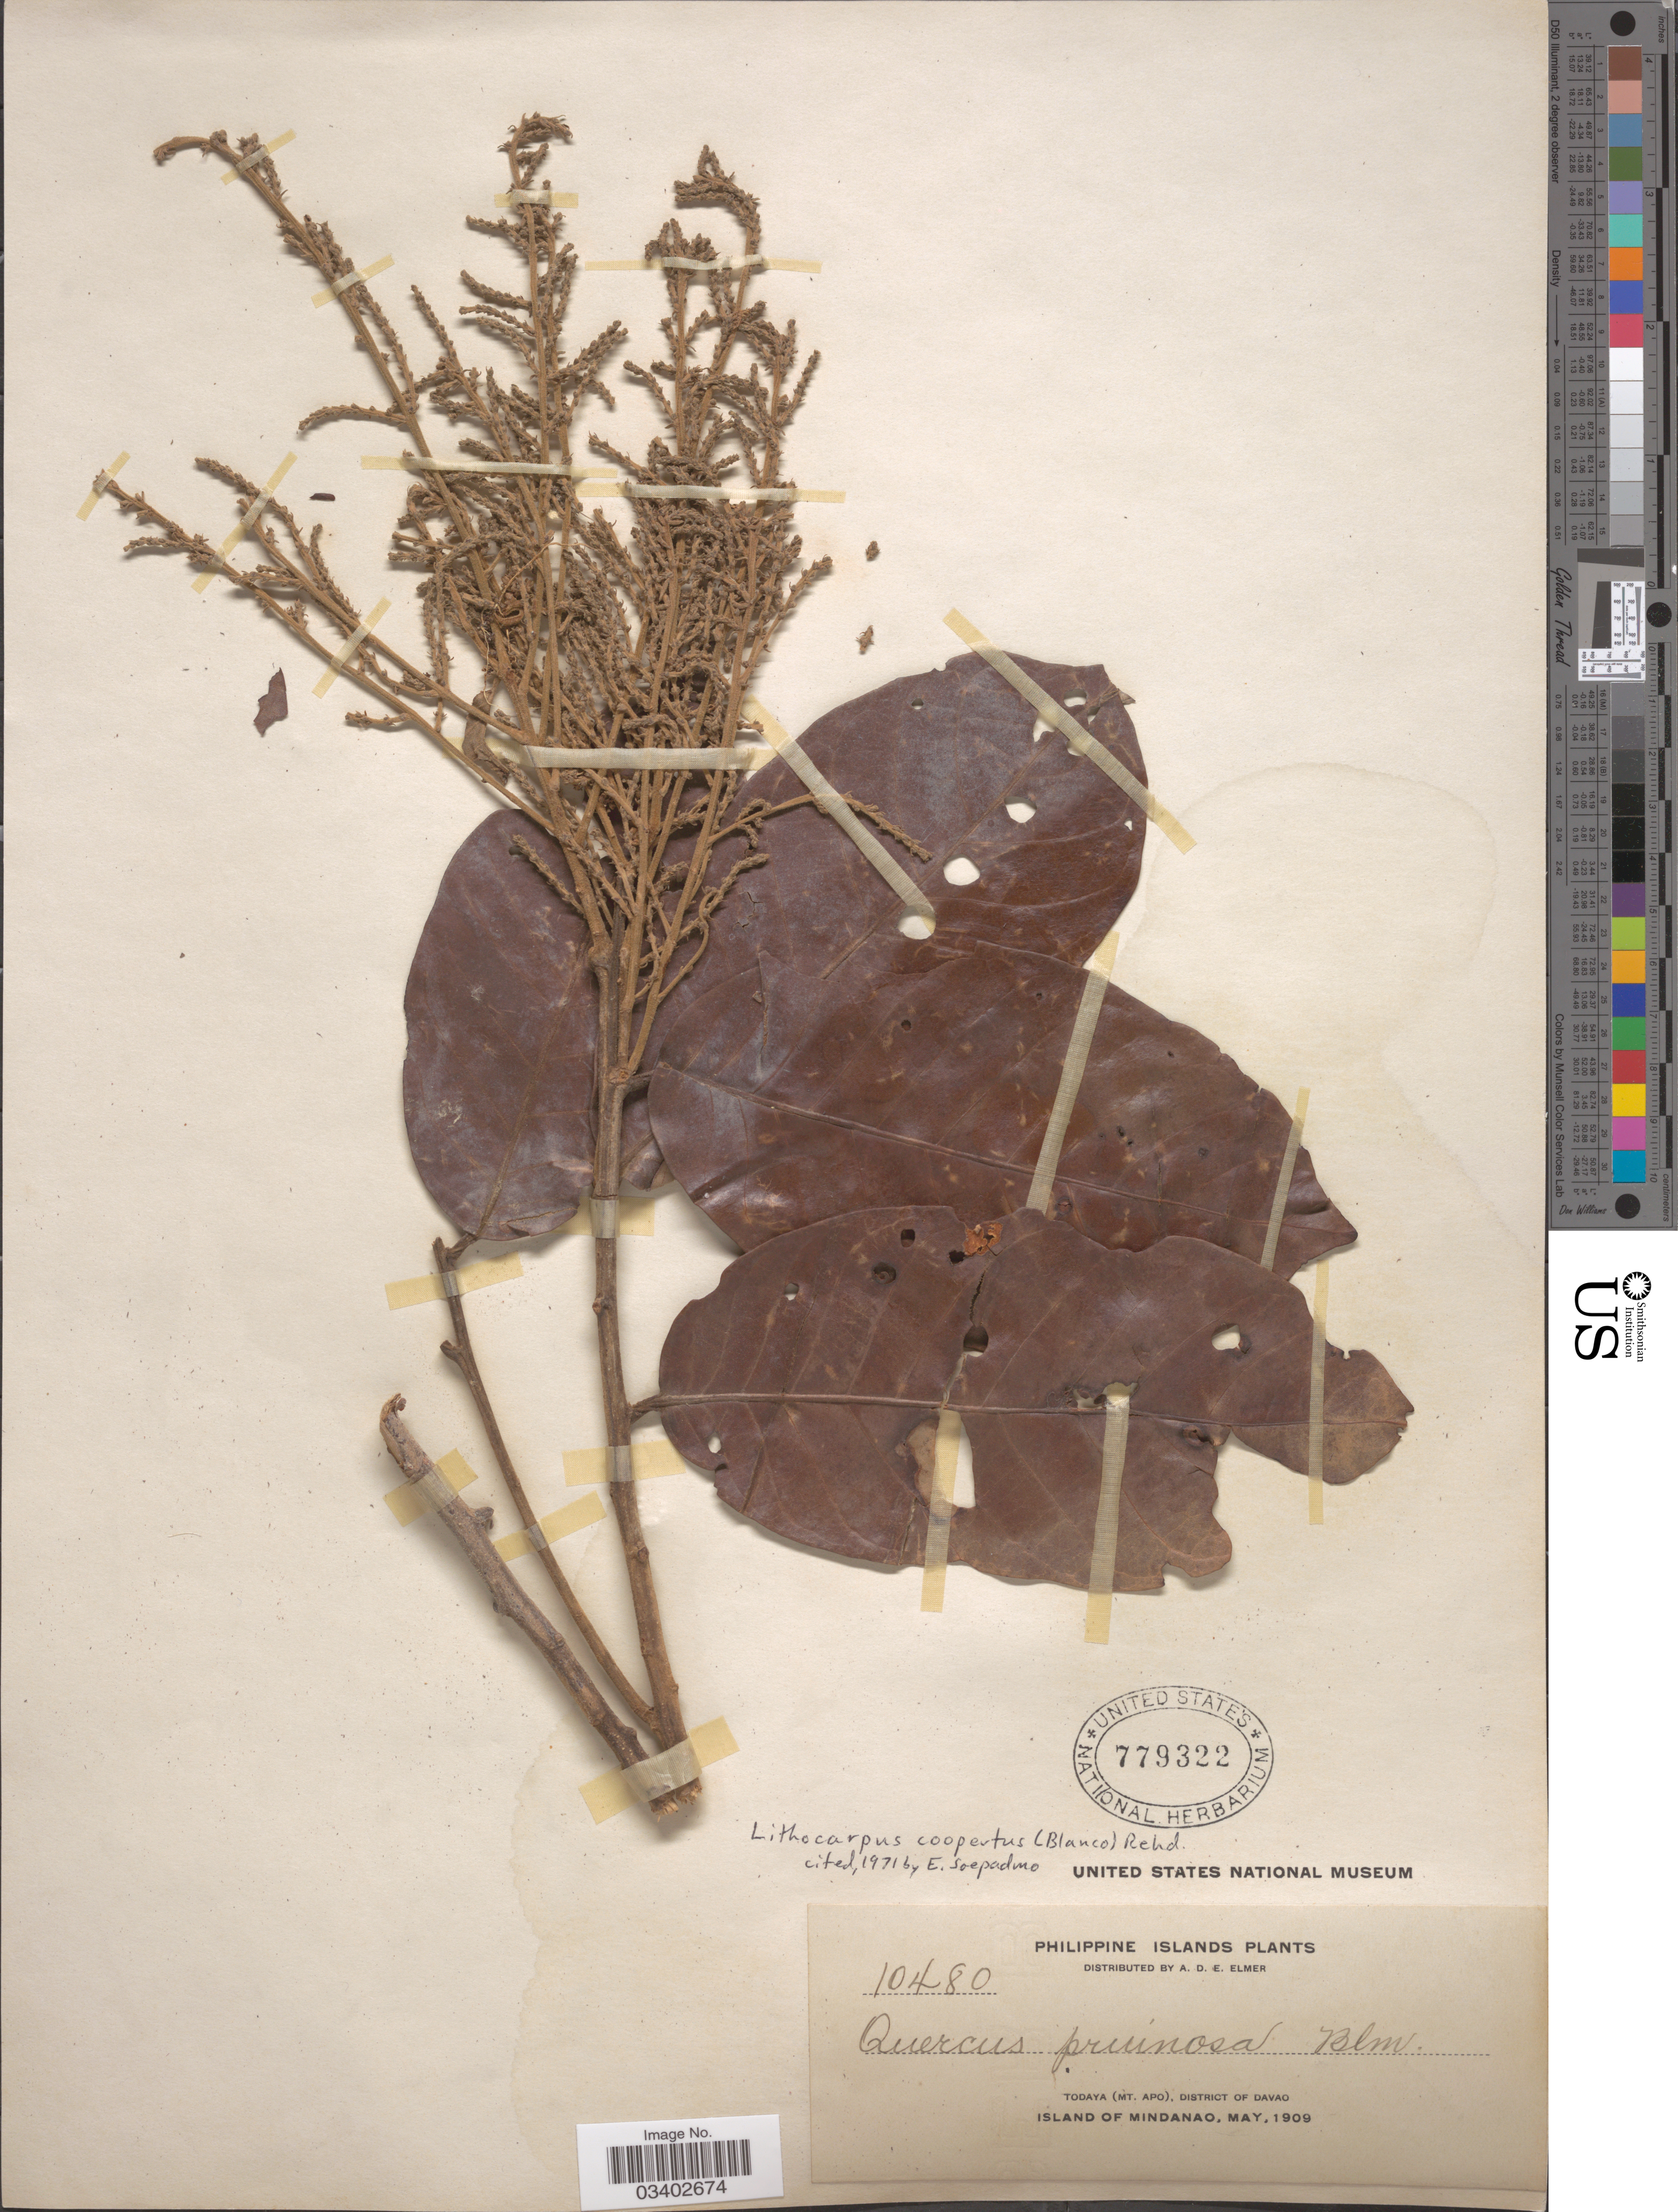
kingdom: Plantae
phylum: Tracheophyta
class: Magnoliopsida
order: Fagales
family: Fagaceae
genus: Lithocarpus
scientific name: Lithocarpus coopertus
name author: (Blanco) Rehder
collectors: A. D. E. Elmer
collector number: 10480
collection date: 1909-05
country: Philippines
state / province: Davao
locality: Todaya (Mt. Apo), District of Davao. Island of Mindanao.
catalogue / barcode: US 779322